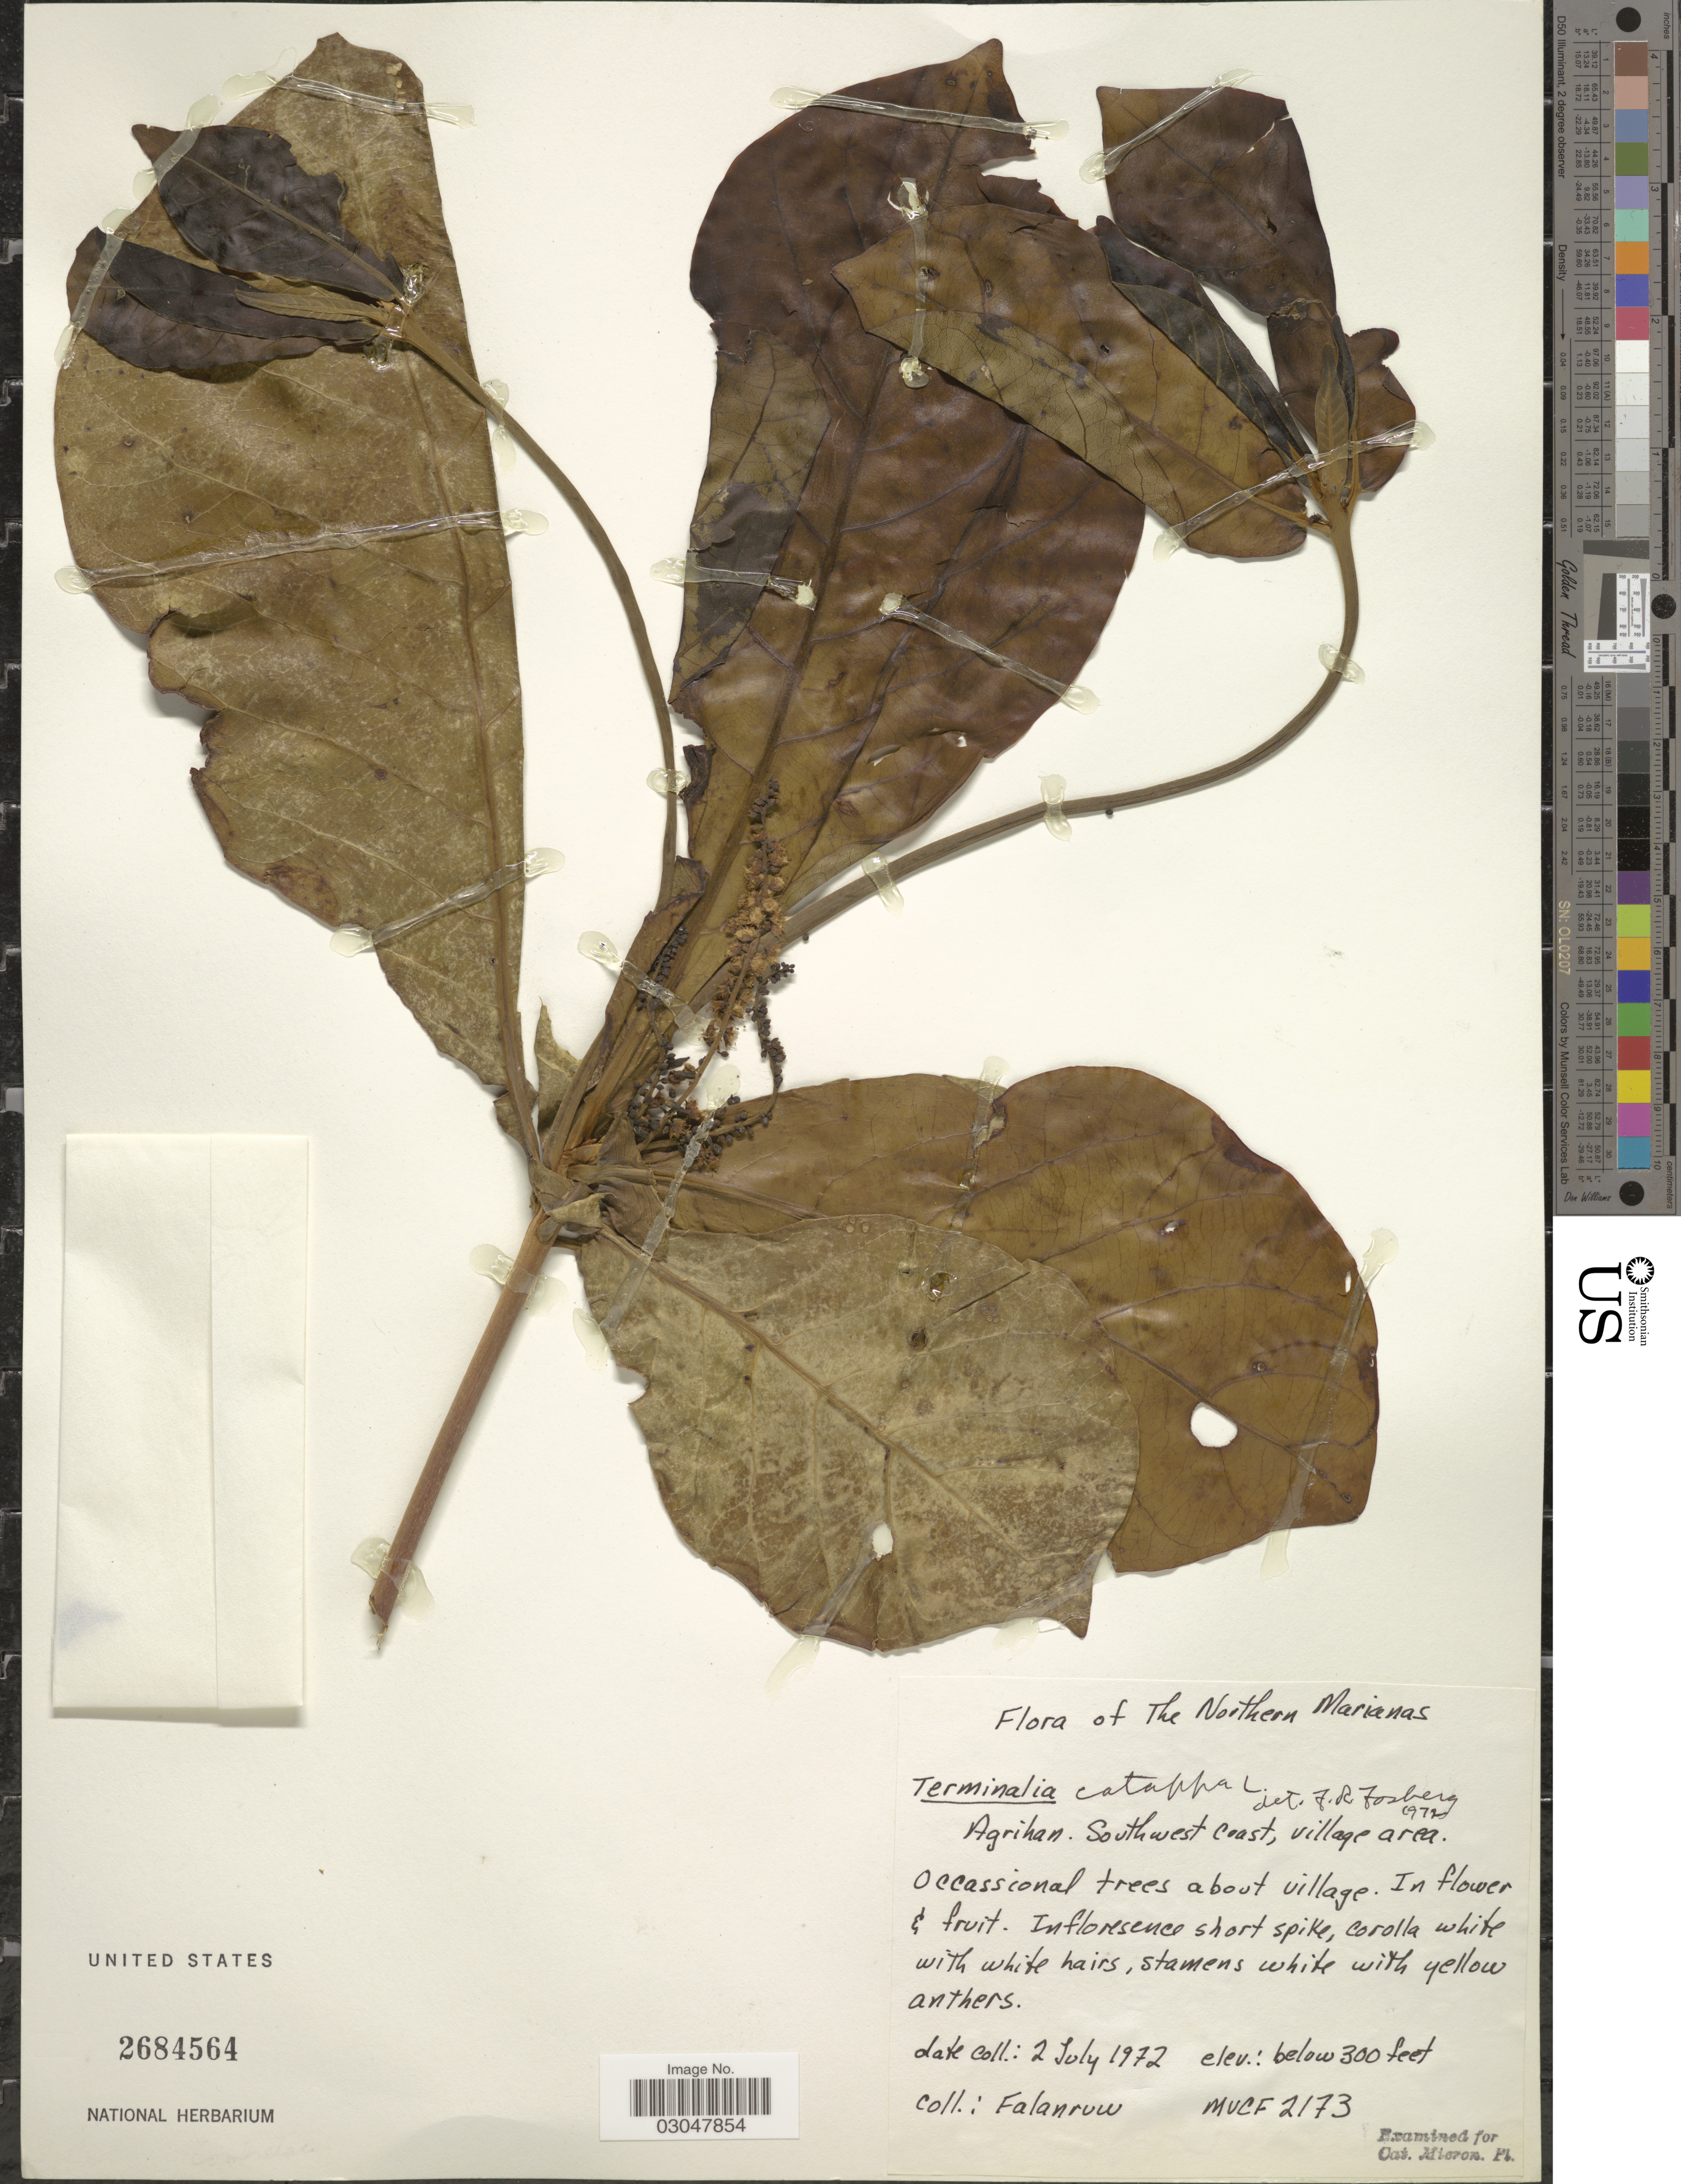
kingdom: Plantae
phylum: Tracheophyta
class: Magnoliopsida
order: Myrtales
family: Combretaceae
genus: Terminalia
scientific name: Terminalia catappa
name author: L.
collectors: Falanruw, --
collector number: MVCF 2173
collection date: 1972-07-02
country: Northern Mariana Islands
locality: Northern Marianas. Argihan. Southwest coast, village area.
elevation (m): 91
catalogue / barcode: US 2684564